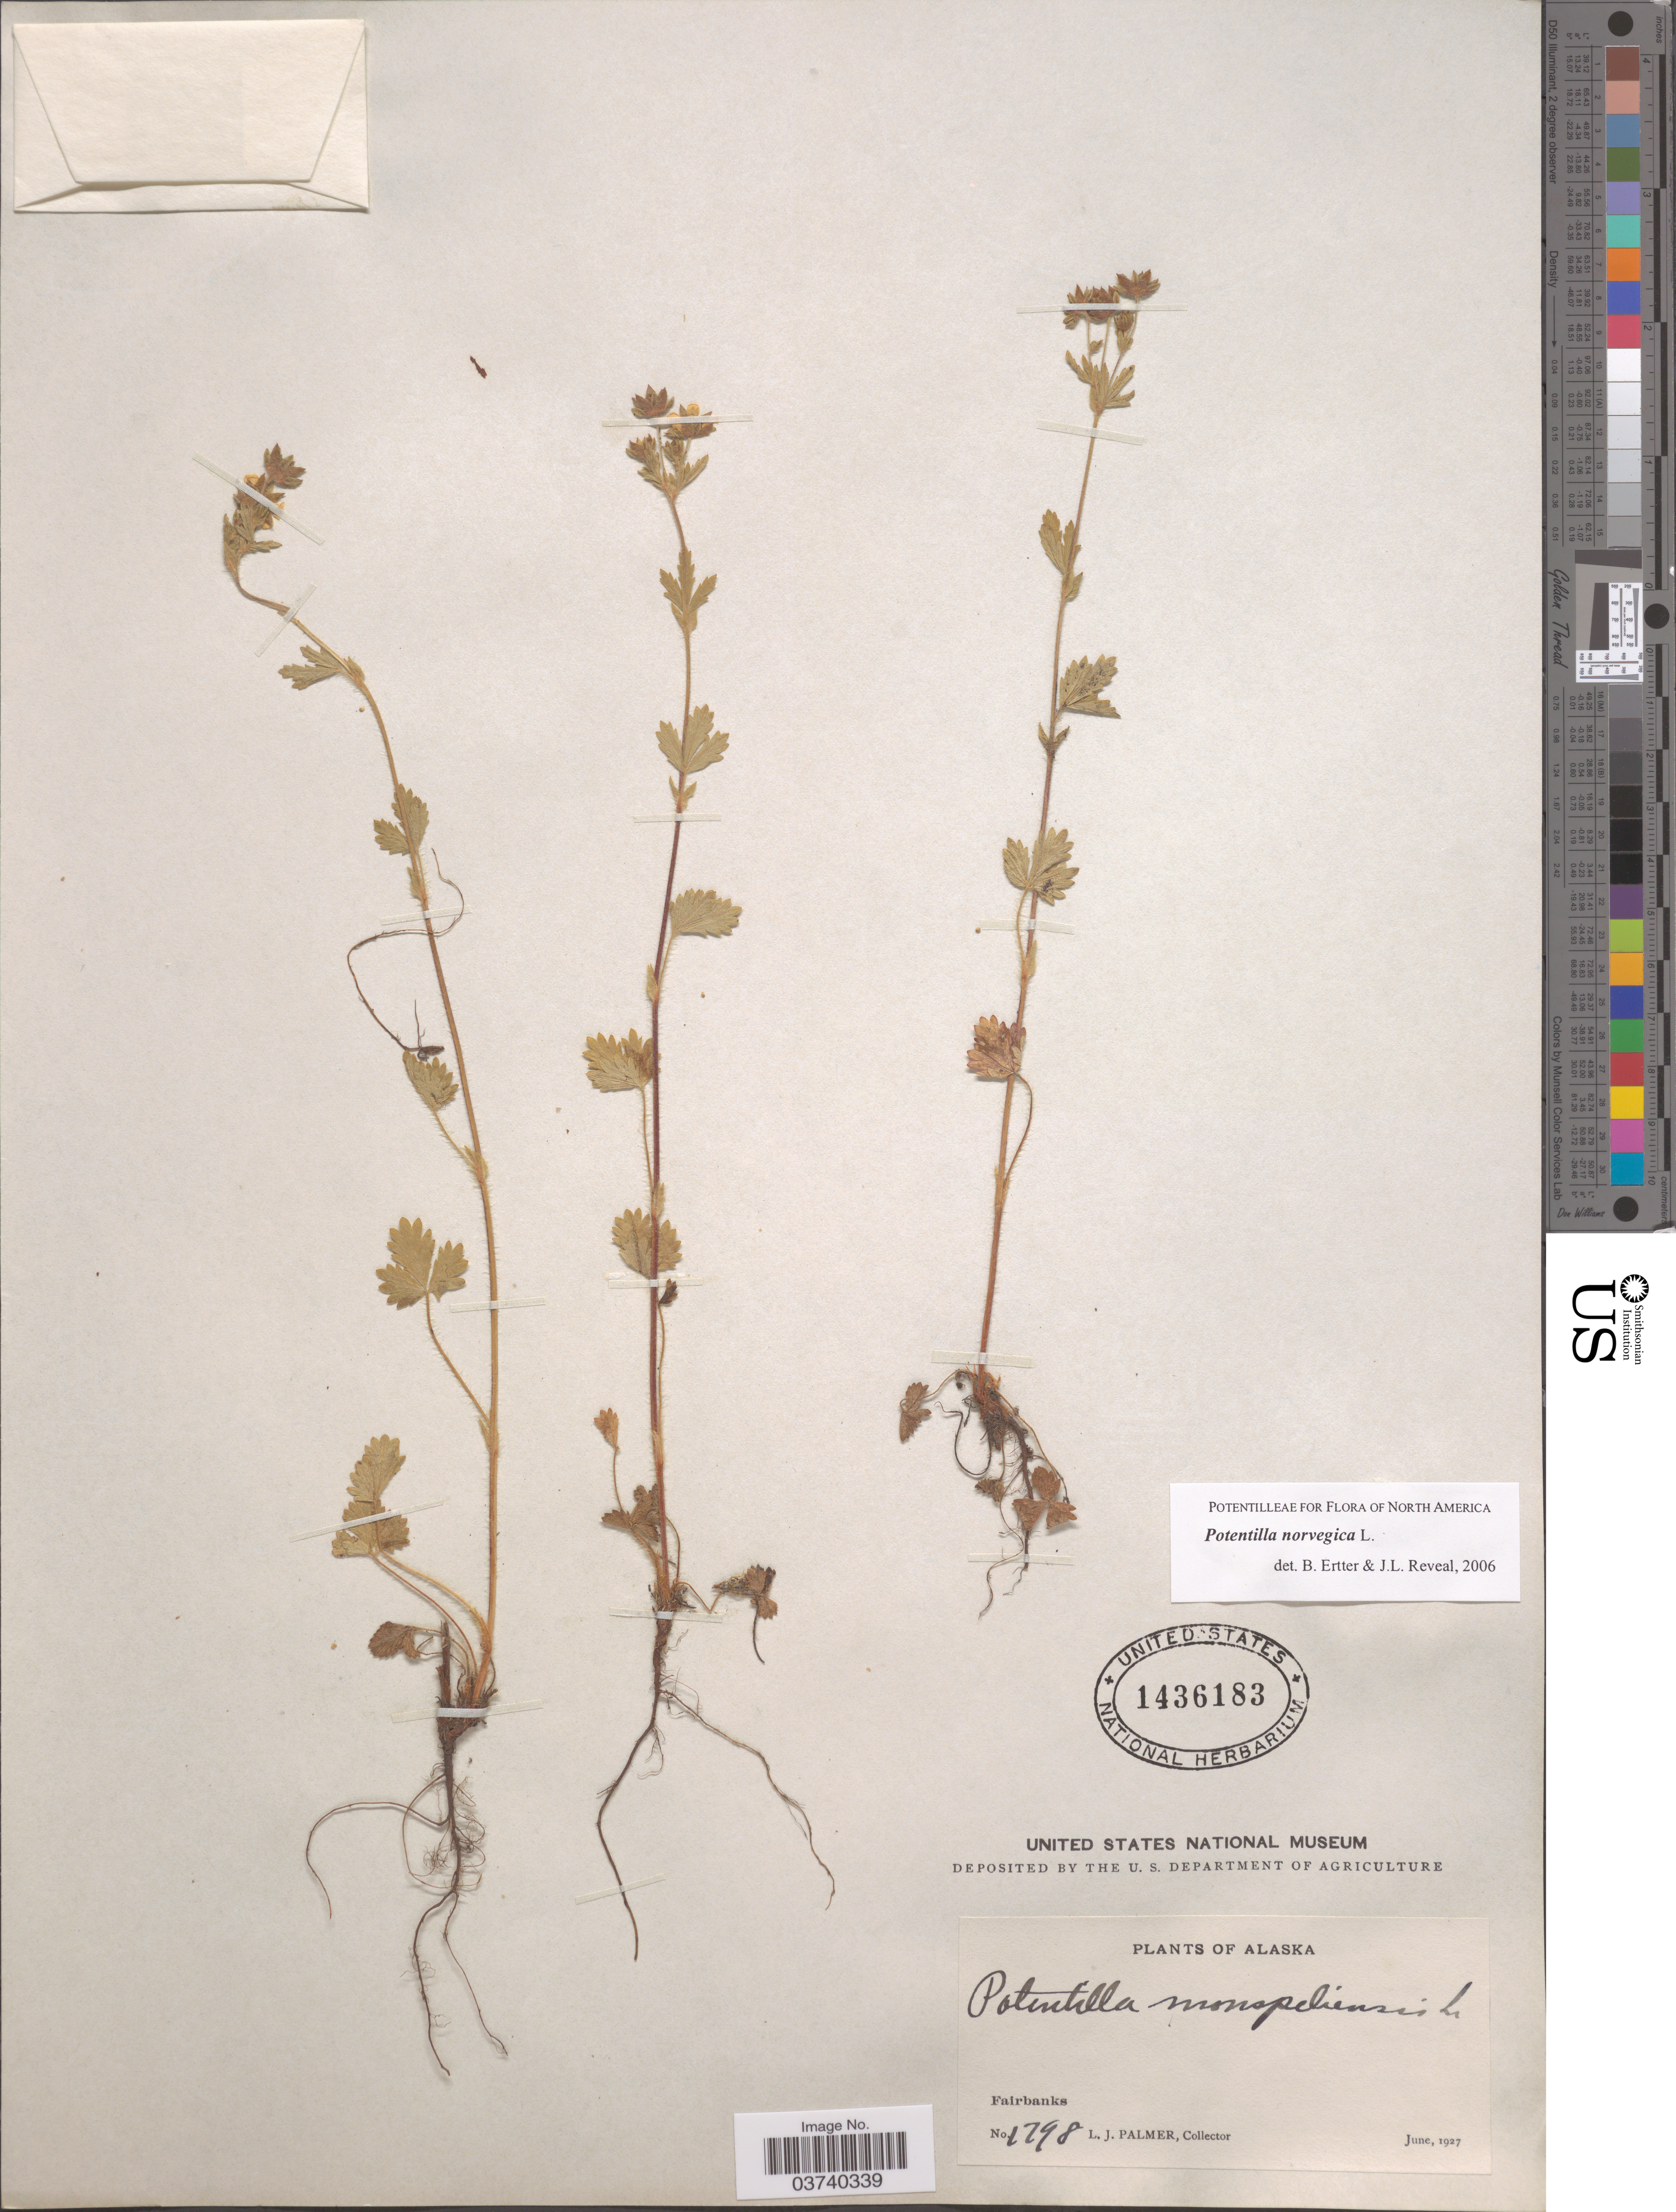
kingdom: Plantae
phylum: Tracheophyta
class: Magnoliopsida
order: Rosales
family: Rosaceae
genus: Potentilla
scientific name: Potentilla norvegica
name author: L.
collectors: L. J. Palmer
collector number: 1798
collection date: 1927-06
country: United States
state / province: Alaska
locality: Fairbanks.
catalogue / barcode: US 1436183